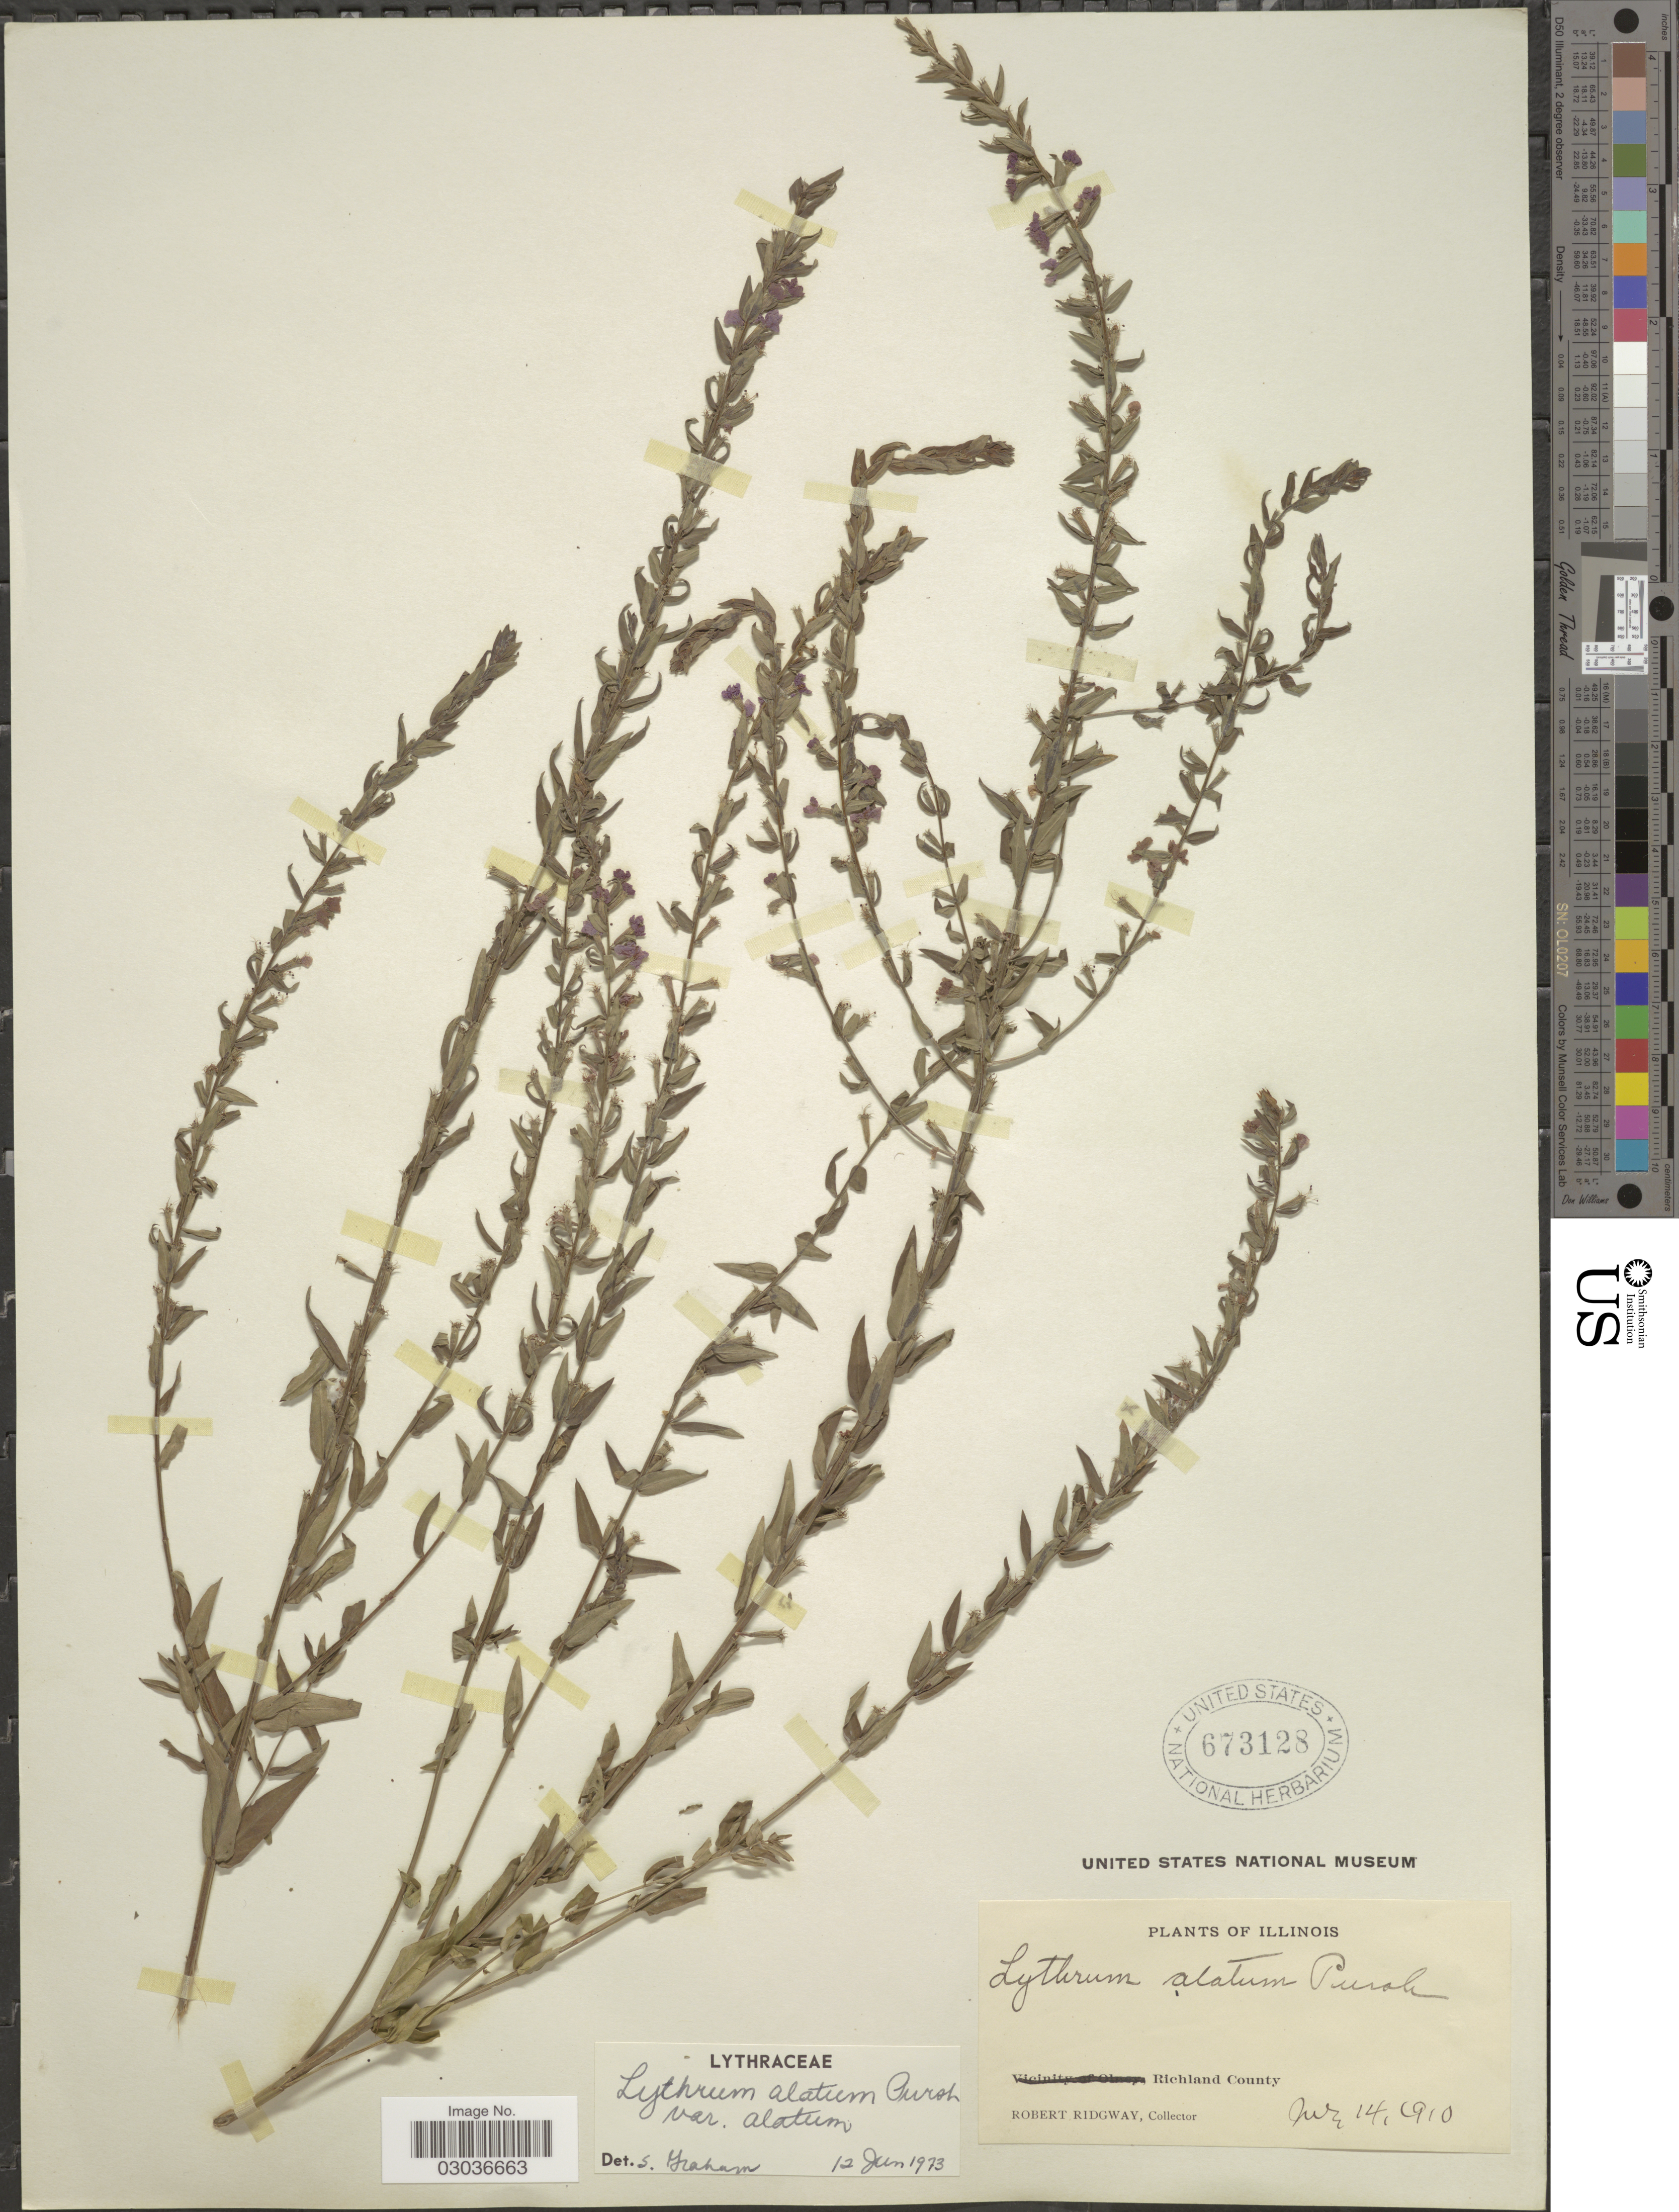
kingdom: Plantae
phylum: Tracheophyta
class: Magnoliopsida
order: Myrtales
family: Lythraceae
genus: Lythrum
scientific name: Lythrum alatum var. alatum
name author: Pursh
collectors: R. Ridgway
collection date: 1910-07-14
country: United States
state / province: Illinois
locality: Richland County.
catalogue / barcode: US 673128